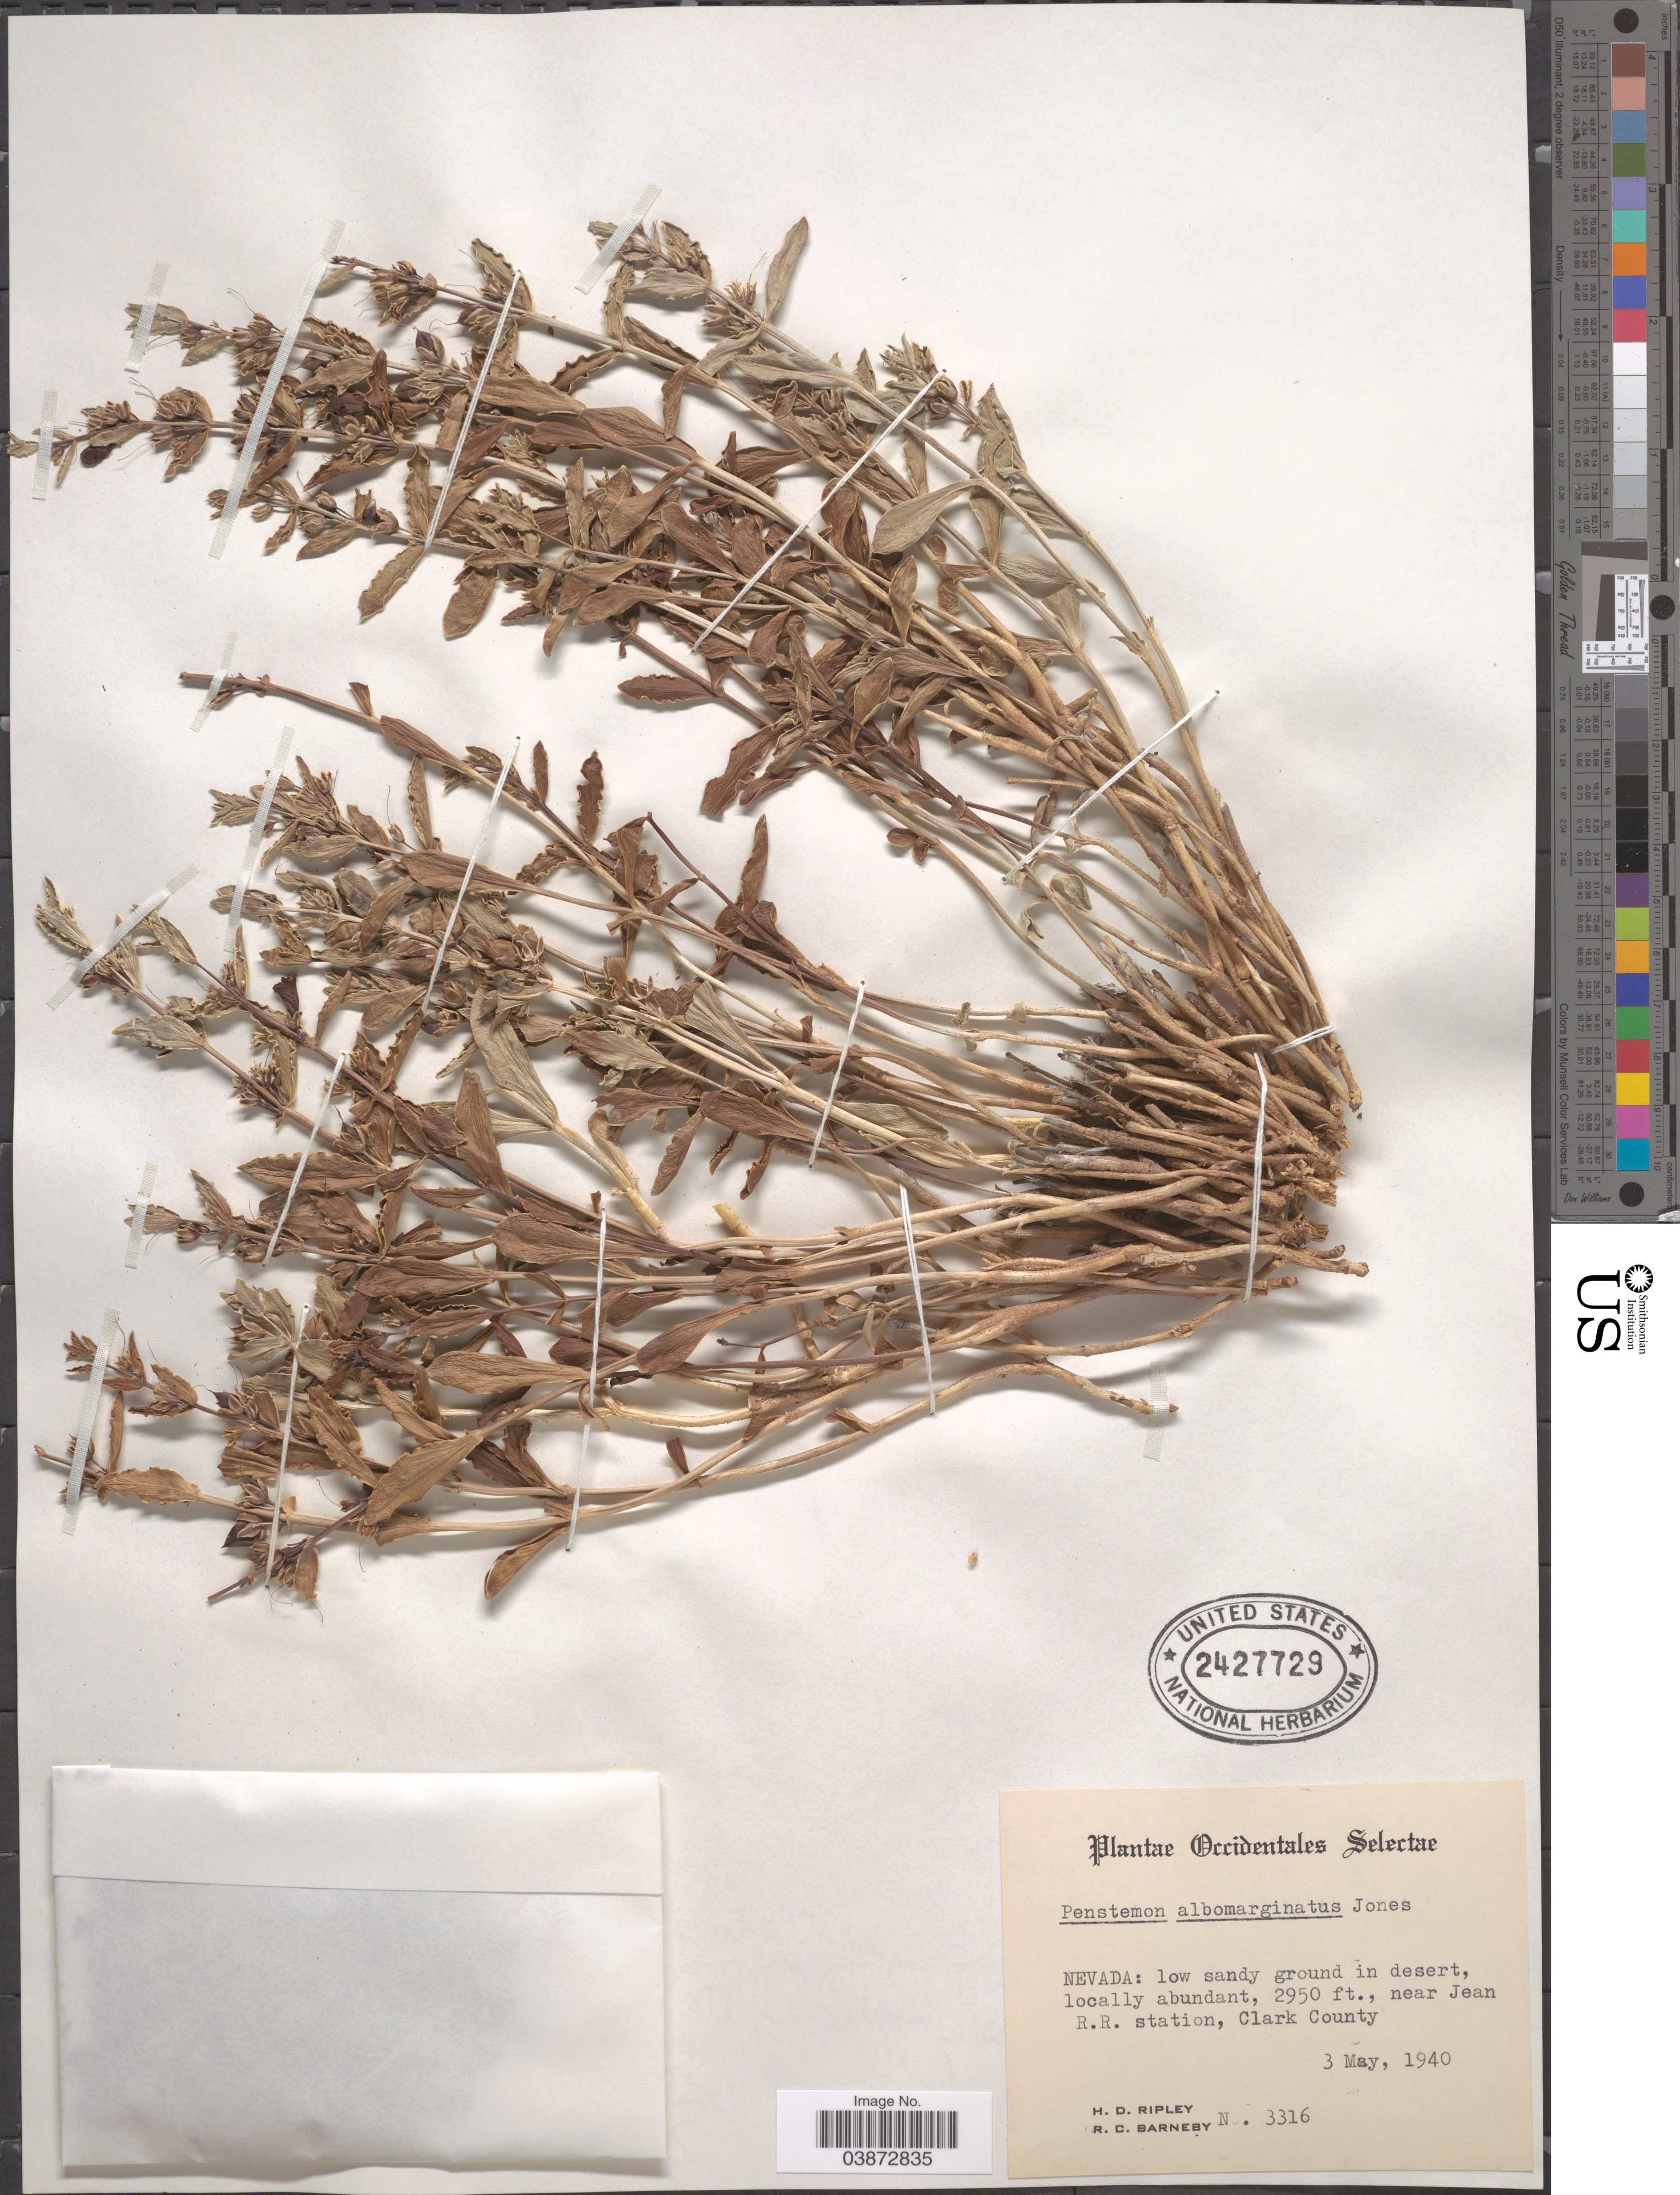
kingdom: Plantae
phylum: Tracheophyta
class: Magnoliopsida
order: Lamiales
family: Plantaginaceae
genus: Penstemon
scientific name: Penstemon albomarginatus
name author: M.E. Jones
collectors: H. Ripley & R. C. Barneby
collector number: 3316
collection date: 1940-05-03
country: United States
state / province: Nevada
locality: Near Jean R.R. station, Clark County.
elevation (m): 899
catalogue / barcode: US 2427729